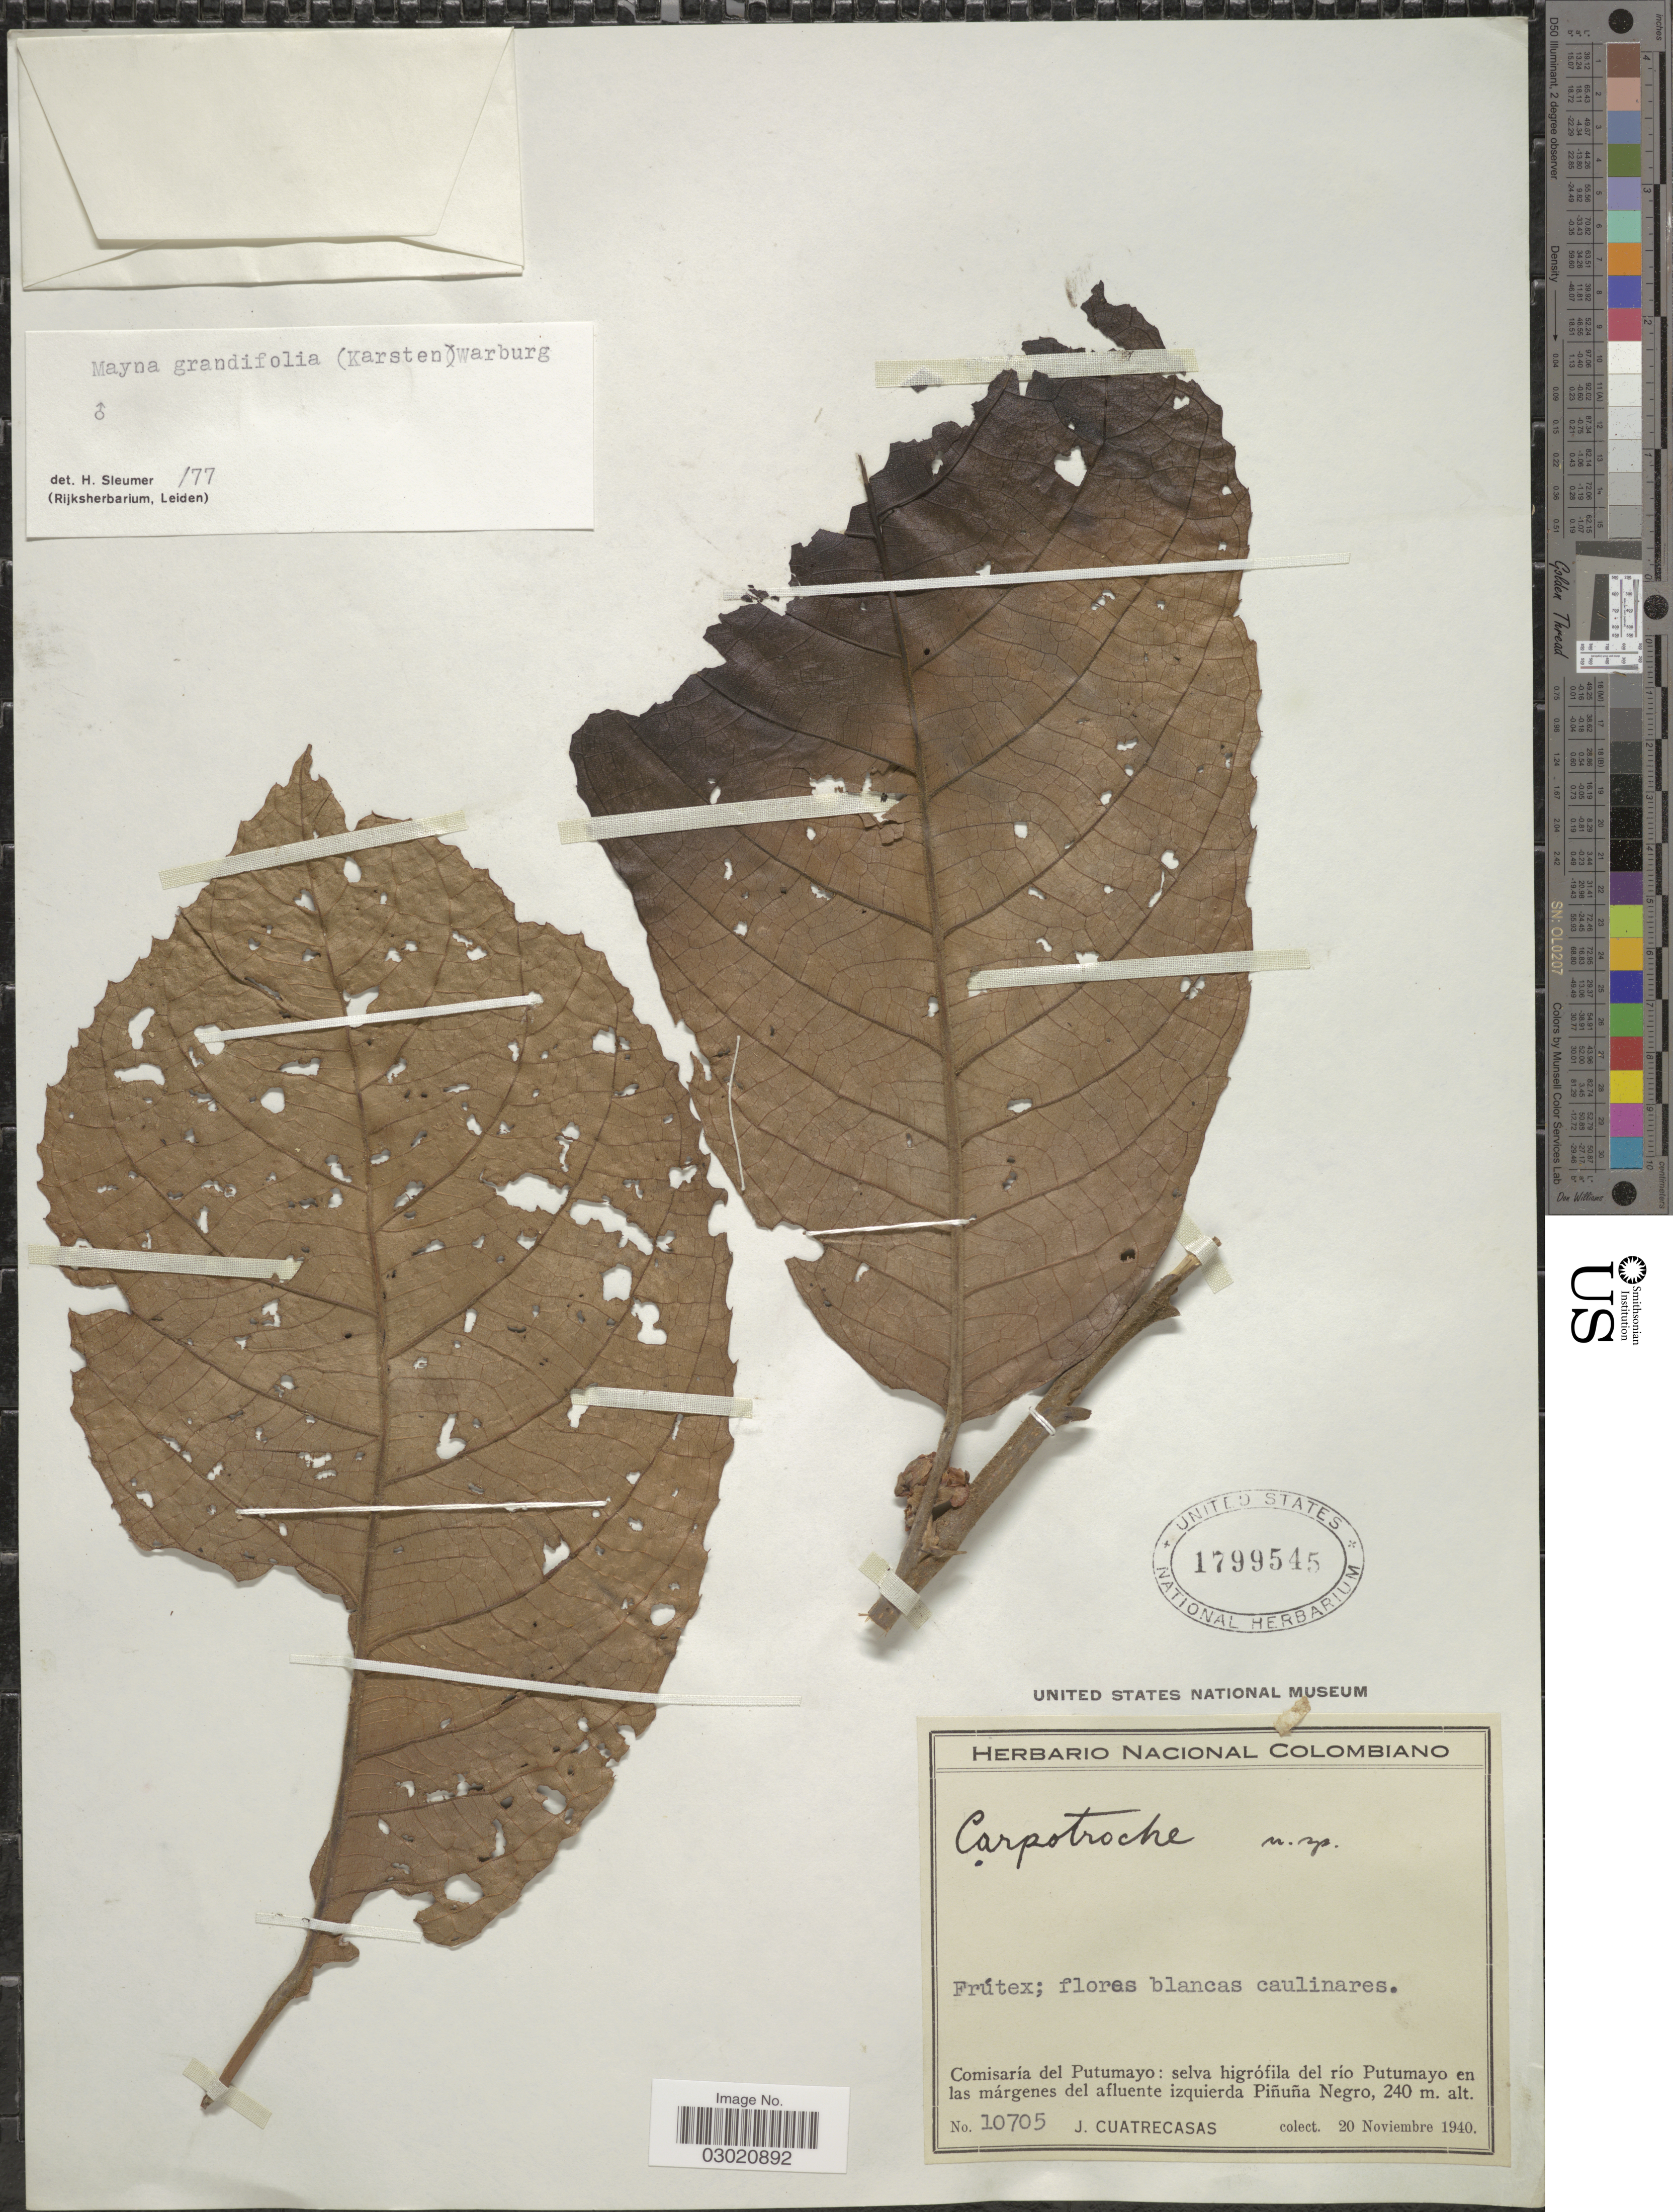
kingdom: Plantae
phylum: Tracheophyta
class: Magnoliopsida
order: Malpighiales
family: Achariaceae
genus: Mayna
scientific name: Mayna grandifolia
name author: (H. Karst.) Warb.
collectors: J. Cuatrecasas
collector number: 10705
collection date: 1940-11-20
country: Colombia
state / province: Putumayo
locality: Comisaría del Putumayo: selva higrófila del río Putumayo en las márgenes del afluente izquierda Piñuña Negro.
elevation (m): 240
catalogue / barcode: US 1799545